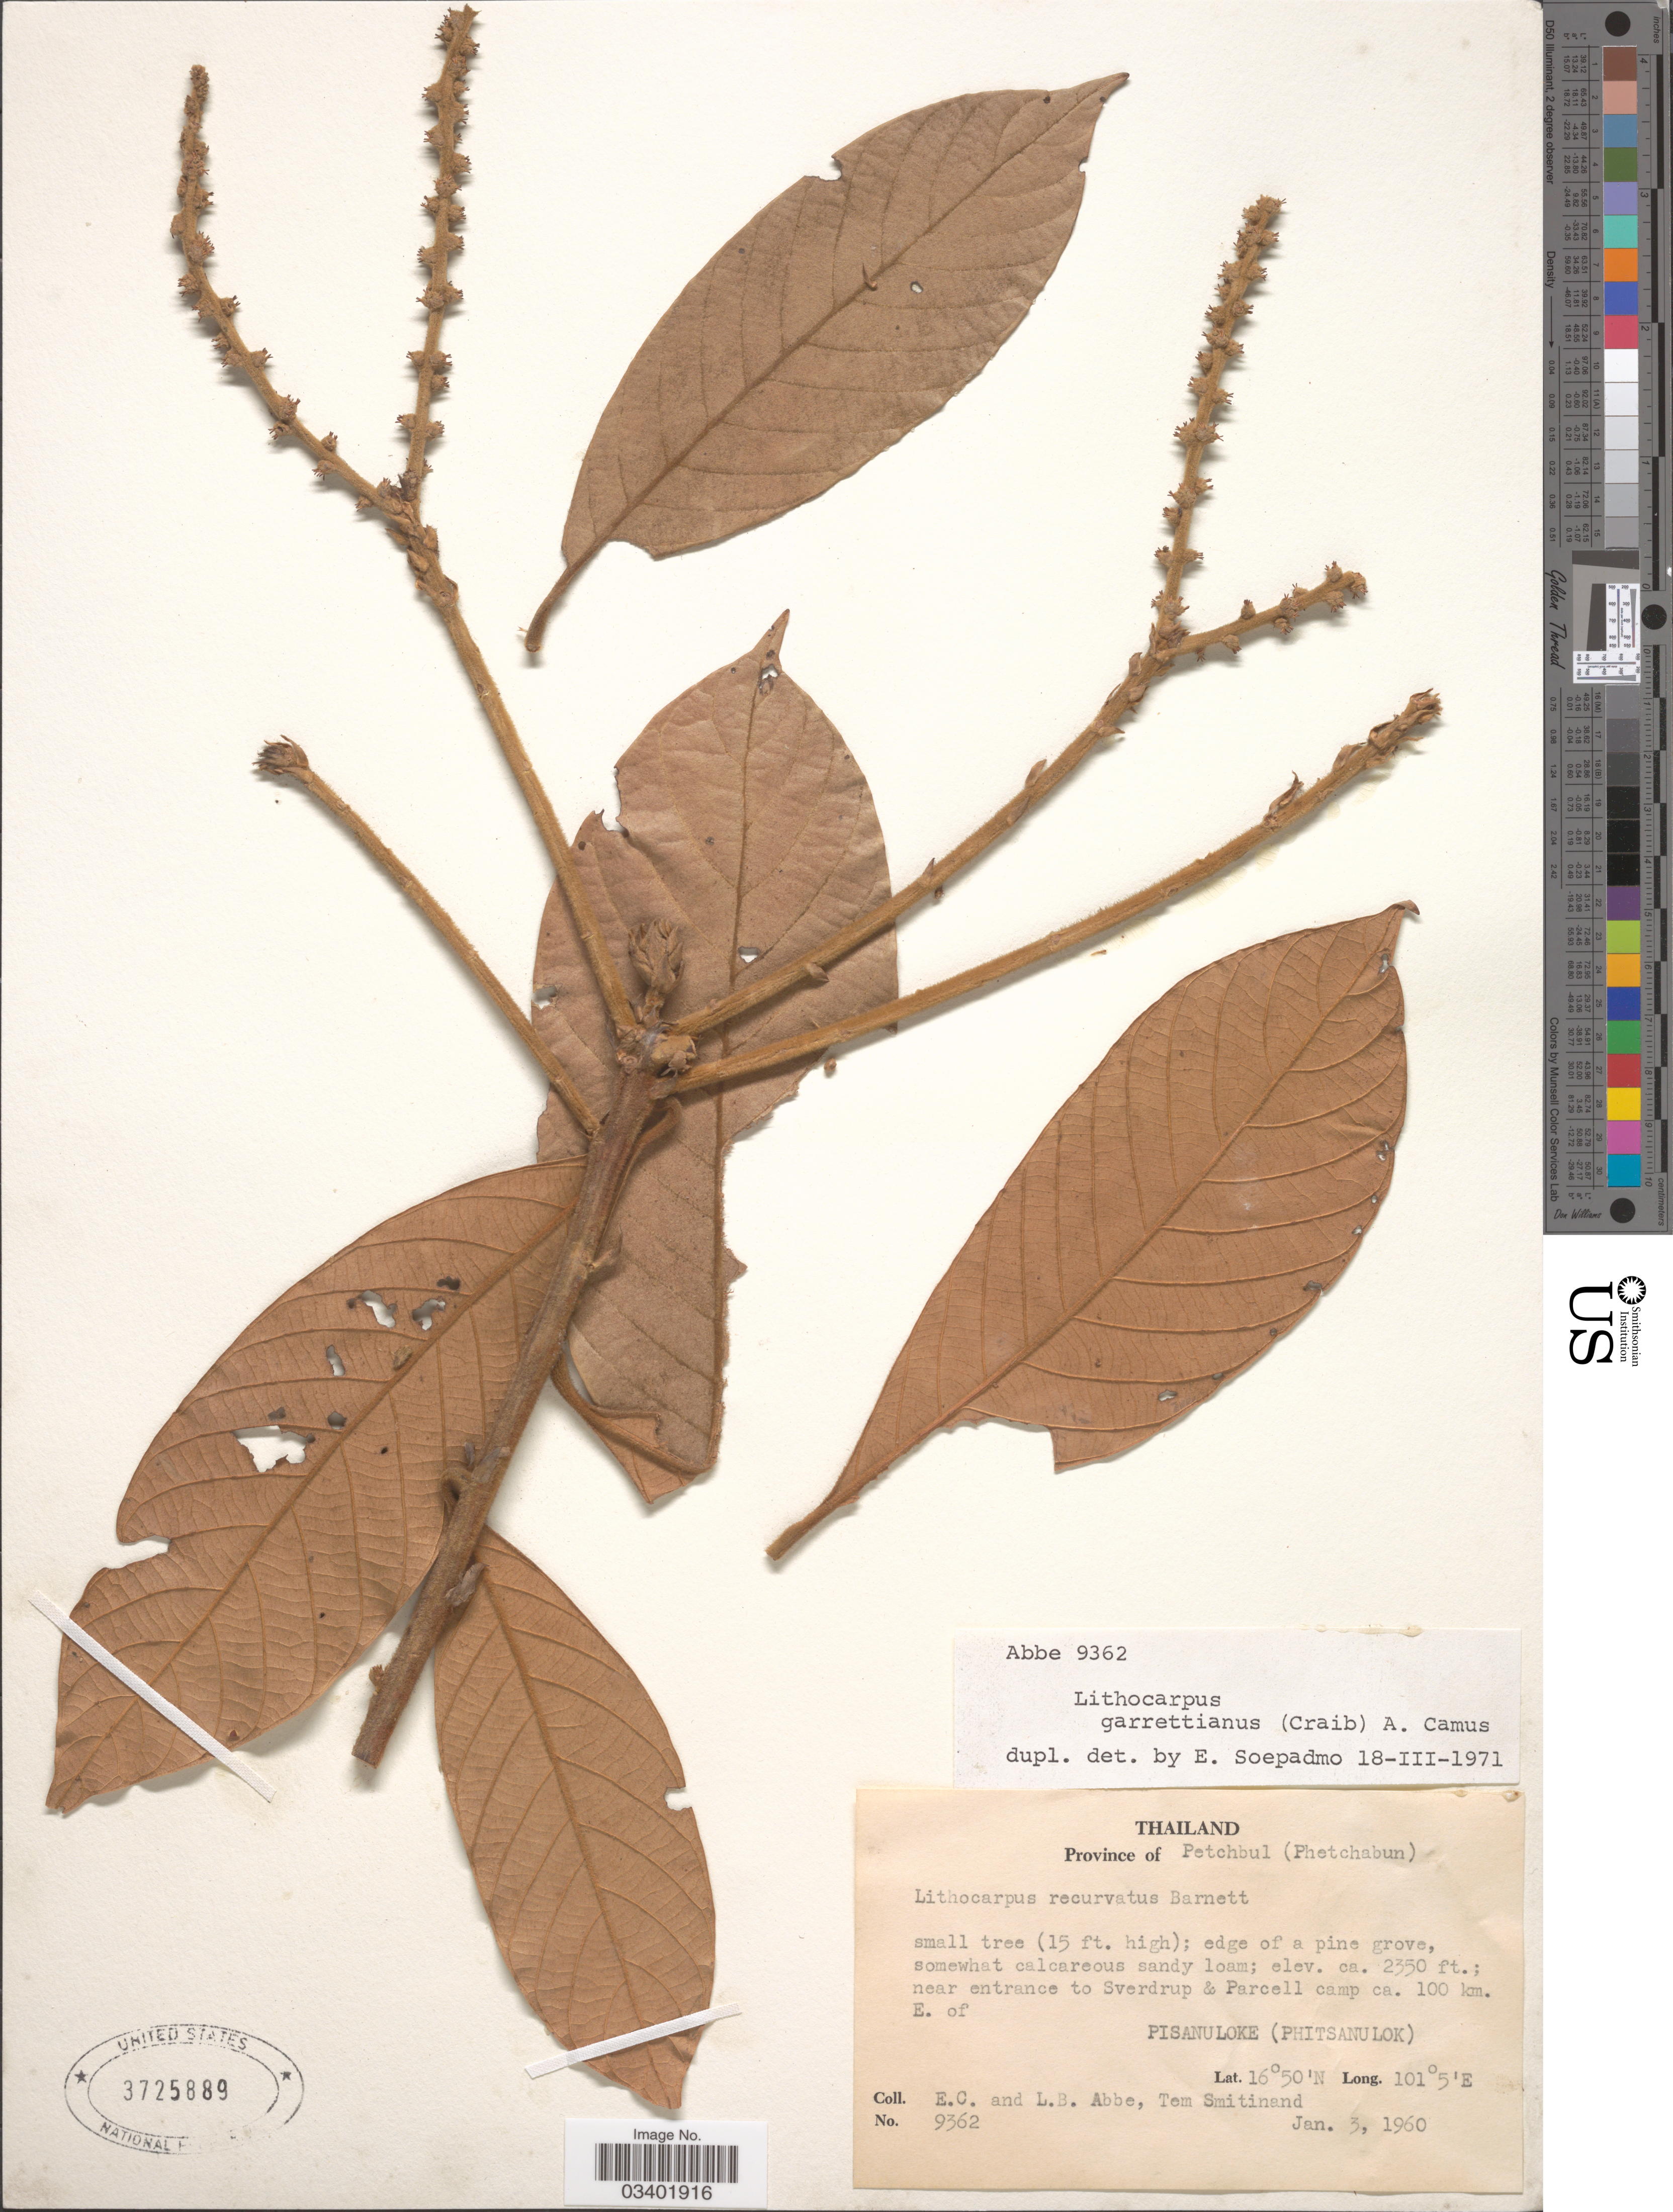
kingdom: Plantae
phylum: Tracheophyta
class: Magnoliopsida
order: Fagales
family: Fagaceae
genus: Lithocarpus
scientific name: Lithocarpus garrettianus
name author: (Craib) A. Camus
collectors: E. C. Abbe, L. B. Abbe & T. Smitinand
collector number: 9362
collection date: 1960-01-03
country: Thailand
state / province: Phetchabun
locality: Province of Petchbul (Phetchabun). Near entrance to Sverdrup & Parcell camp ca. 100 km. E. of Pisanuloke (Phitsanulok).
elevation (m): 716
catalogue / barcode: US 3725889